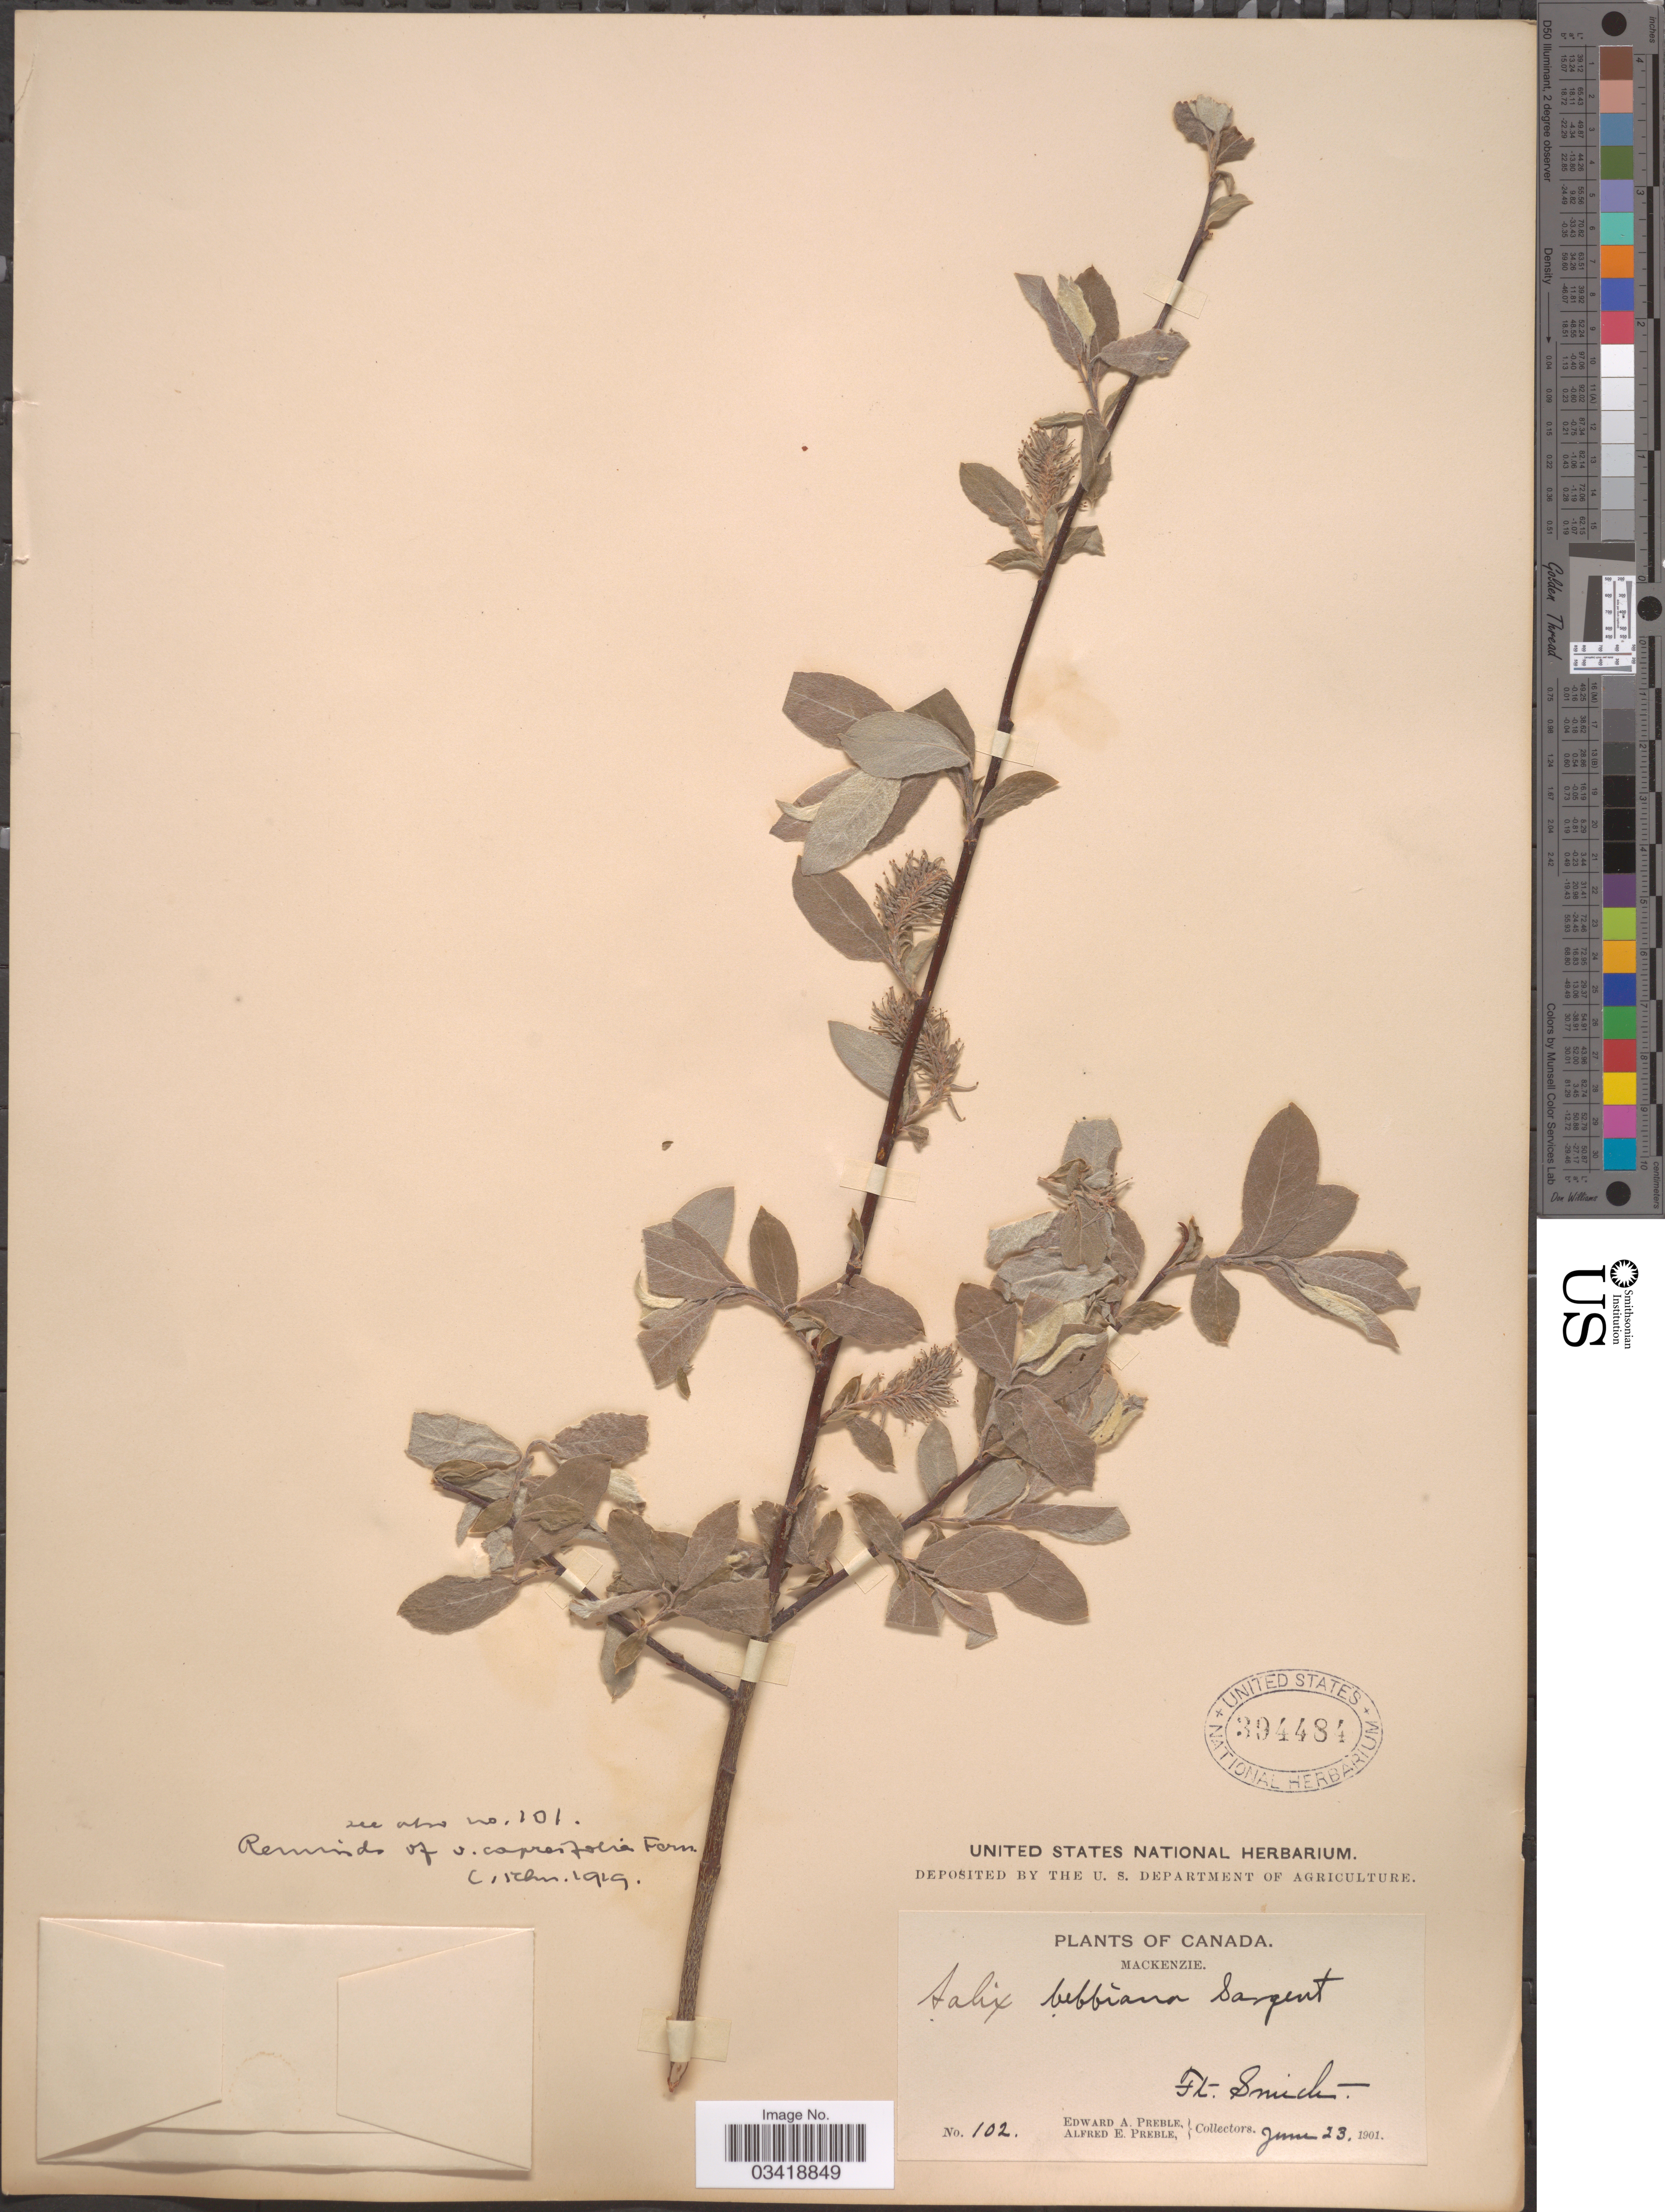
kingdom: Plantae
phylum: Tracheophyta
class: Magnoliopsida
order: Malpighiales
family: Salicaceae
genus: Salix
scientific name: Salix bebbiana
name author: Sarg.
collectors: E. Preble & A. Preble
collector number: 102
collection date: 1901-06-23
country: Canada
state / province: Northwest Territories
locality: Mackenzie. Ft. Smith.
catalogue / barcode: US 394484